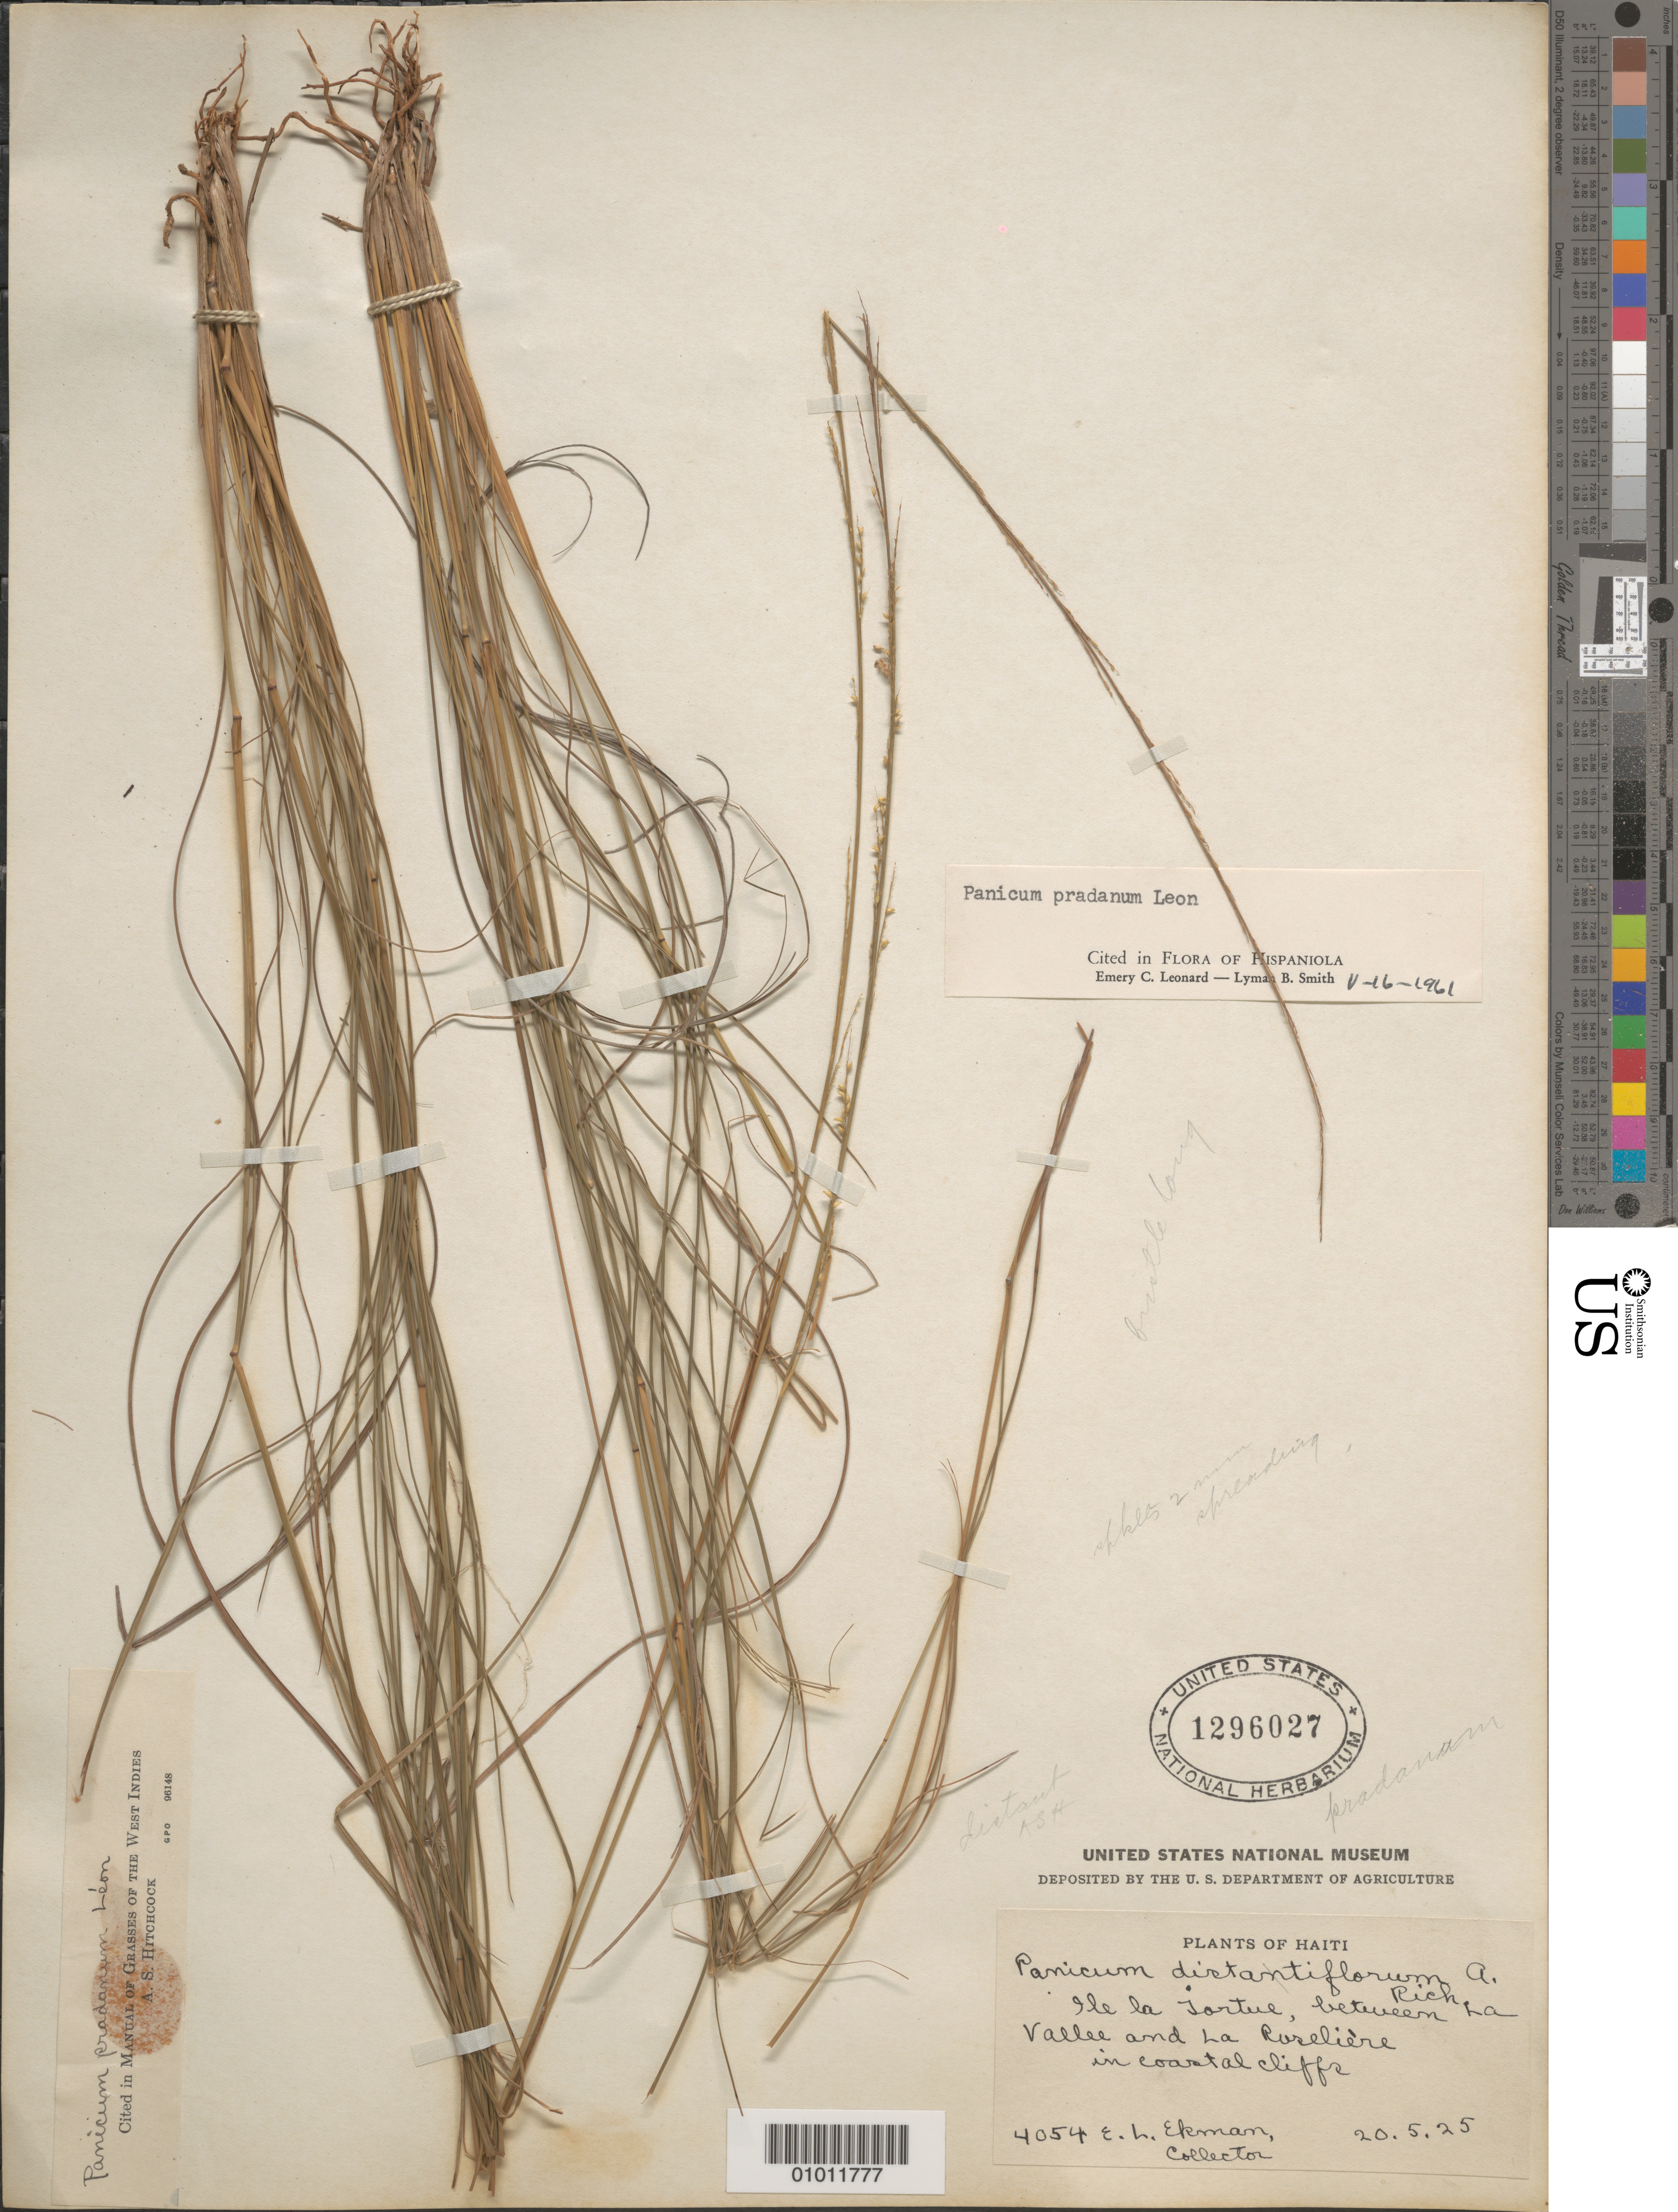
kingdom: Plantae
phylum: Tracheophyta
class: Liliopsida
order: Poales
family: Poaceae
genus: Panicum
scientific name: Panicum pradanum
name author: León ex Hitchc.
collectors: E. L. Ekman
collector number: H 4054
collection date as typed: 20 May 1925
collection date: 1925-05-20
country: Haiti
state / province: Nord-Óuest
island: Île de la Tortue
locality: Ile la Tortue, between Vallee and La Roseliere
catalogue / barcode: US 1296027